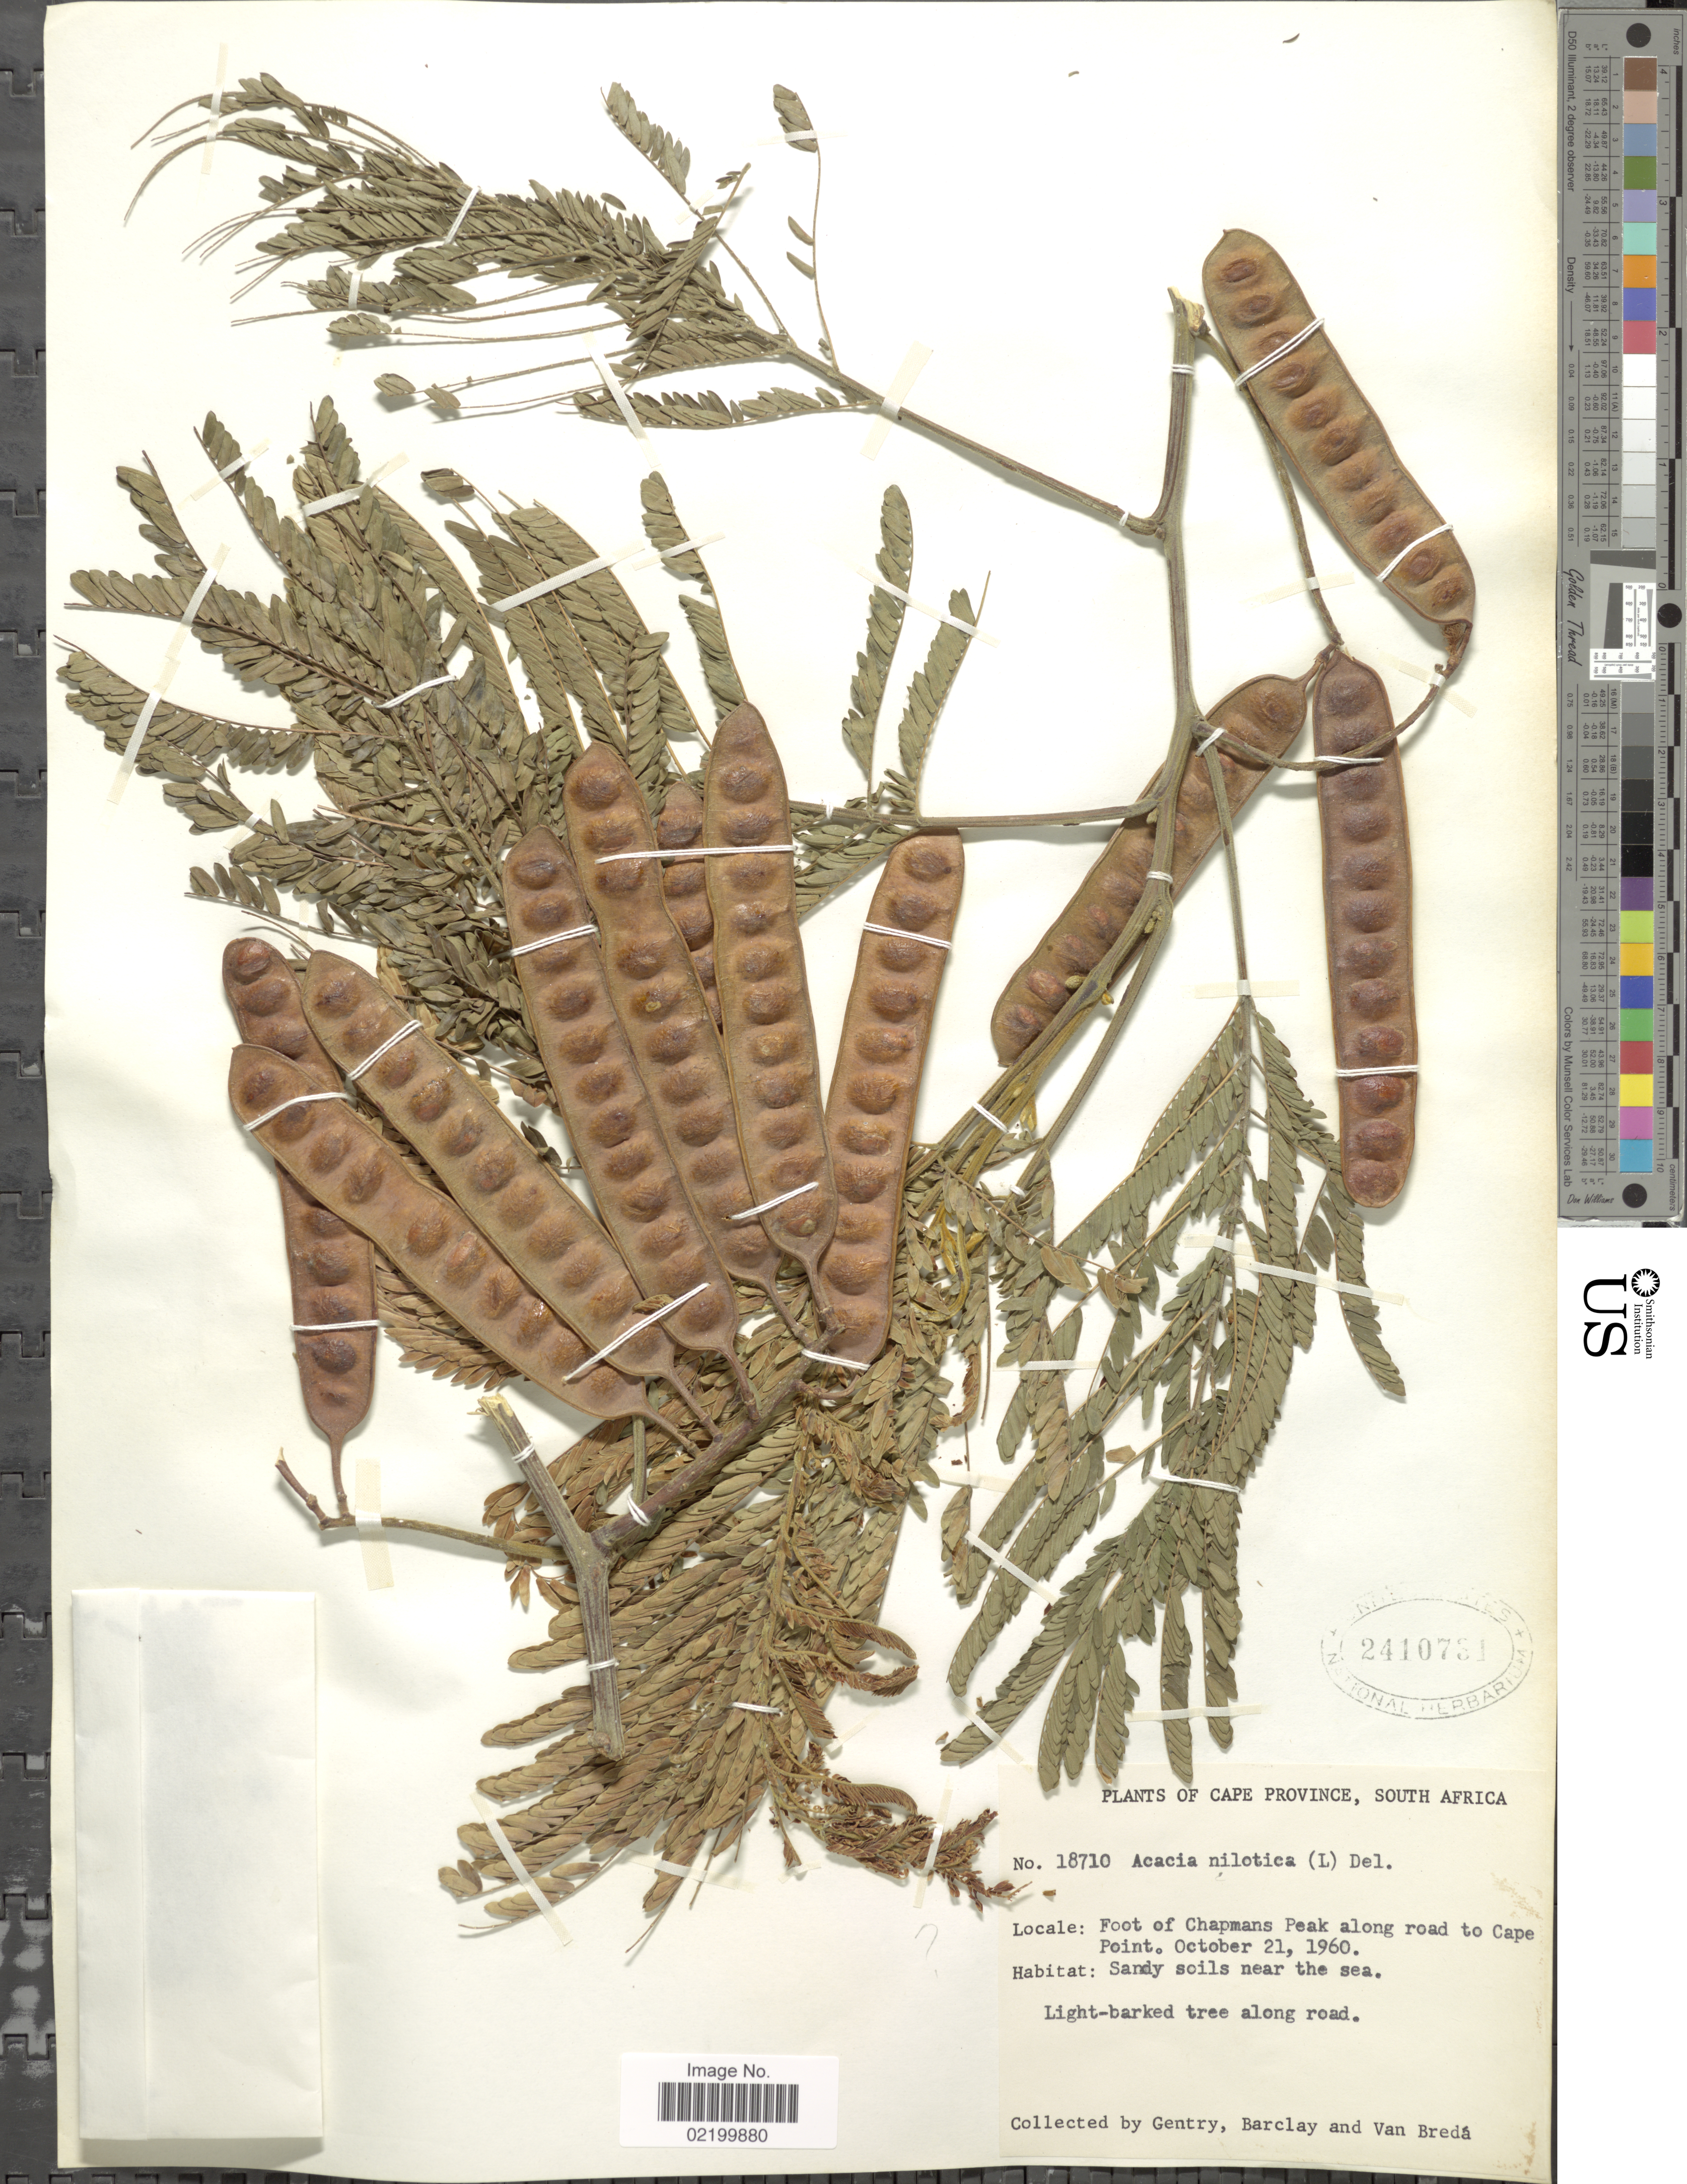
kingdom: Plantae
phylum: Tracheophyta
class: Magnoliopsida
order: Fabales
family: Fabaceae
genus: Paraserianthes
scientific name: Paraserianthes lophantha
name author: (Vent.) I.C. Nielsen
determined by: Strong, M. T., (US), Smithsonian Institution - National Museum of Natural History (UNITED STATES)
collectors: Gentry, --, -- Barclay & Van Bredá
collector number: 18710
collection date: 1960-10-21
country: South Africa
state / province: Western Cape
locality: Foot of Chapmans Peak along road to Cape Point.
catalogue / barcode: US 2410731